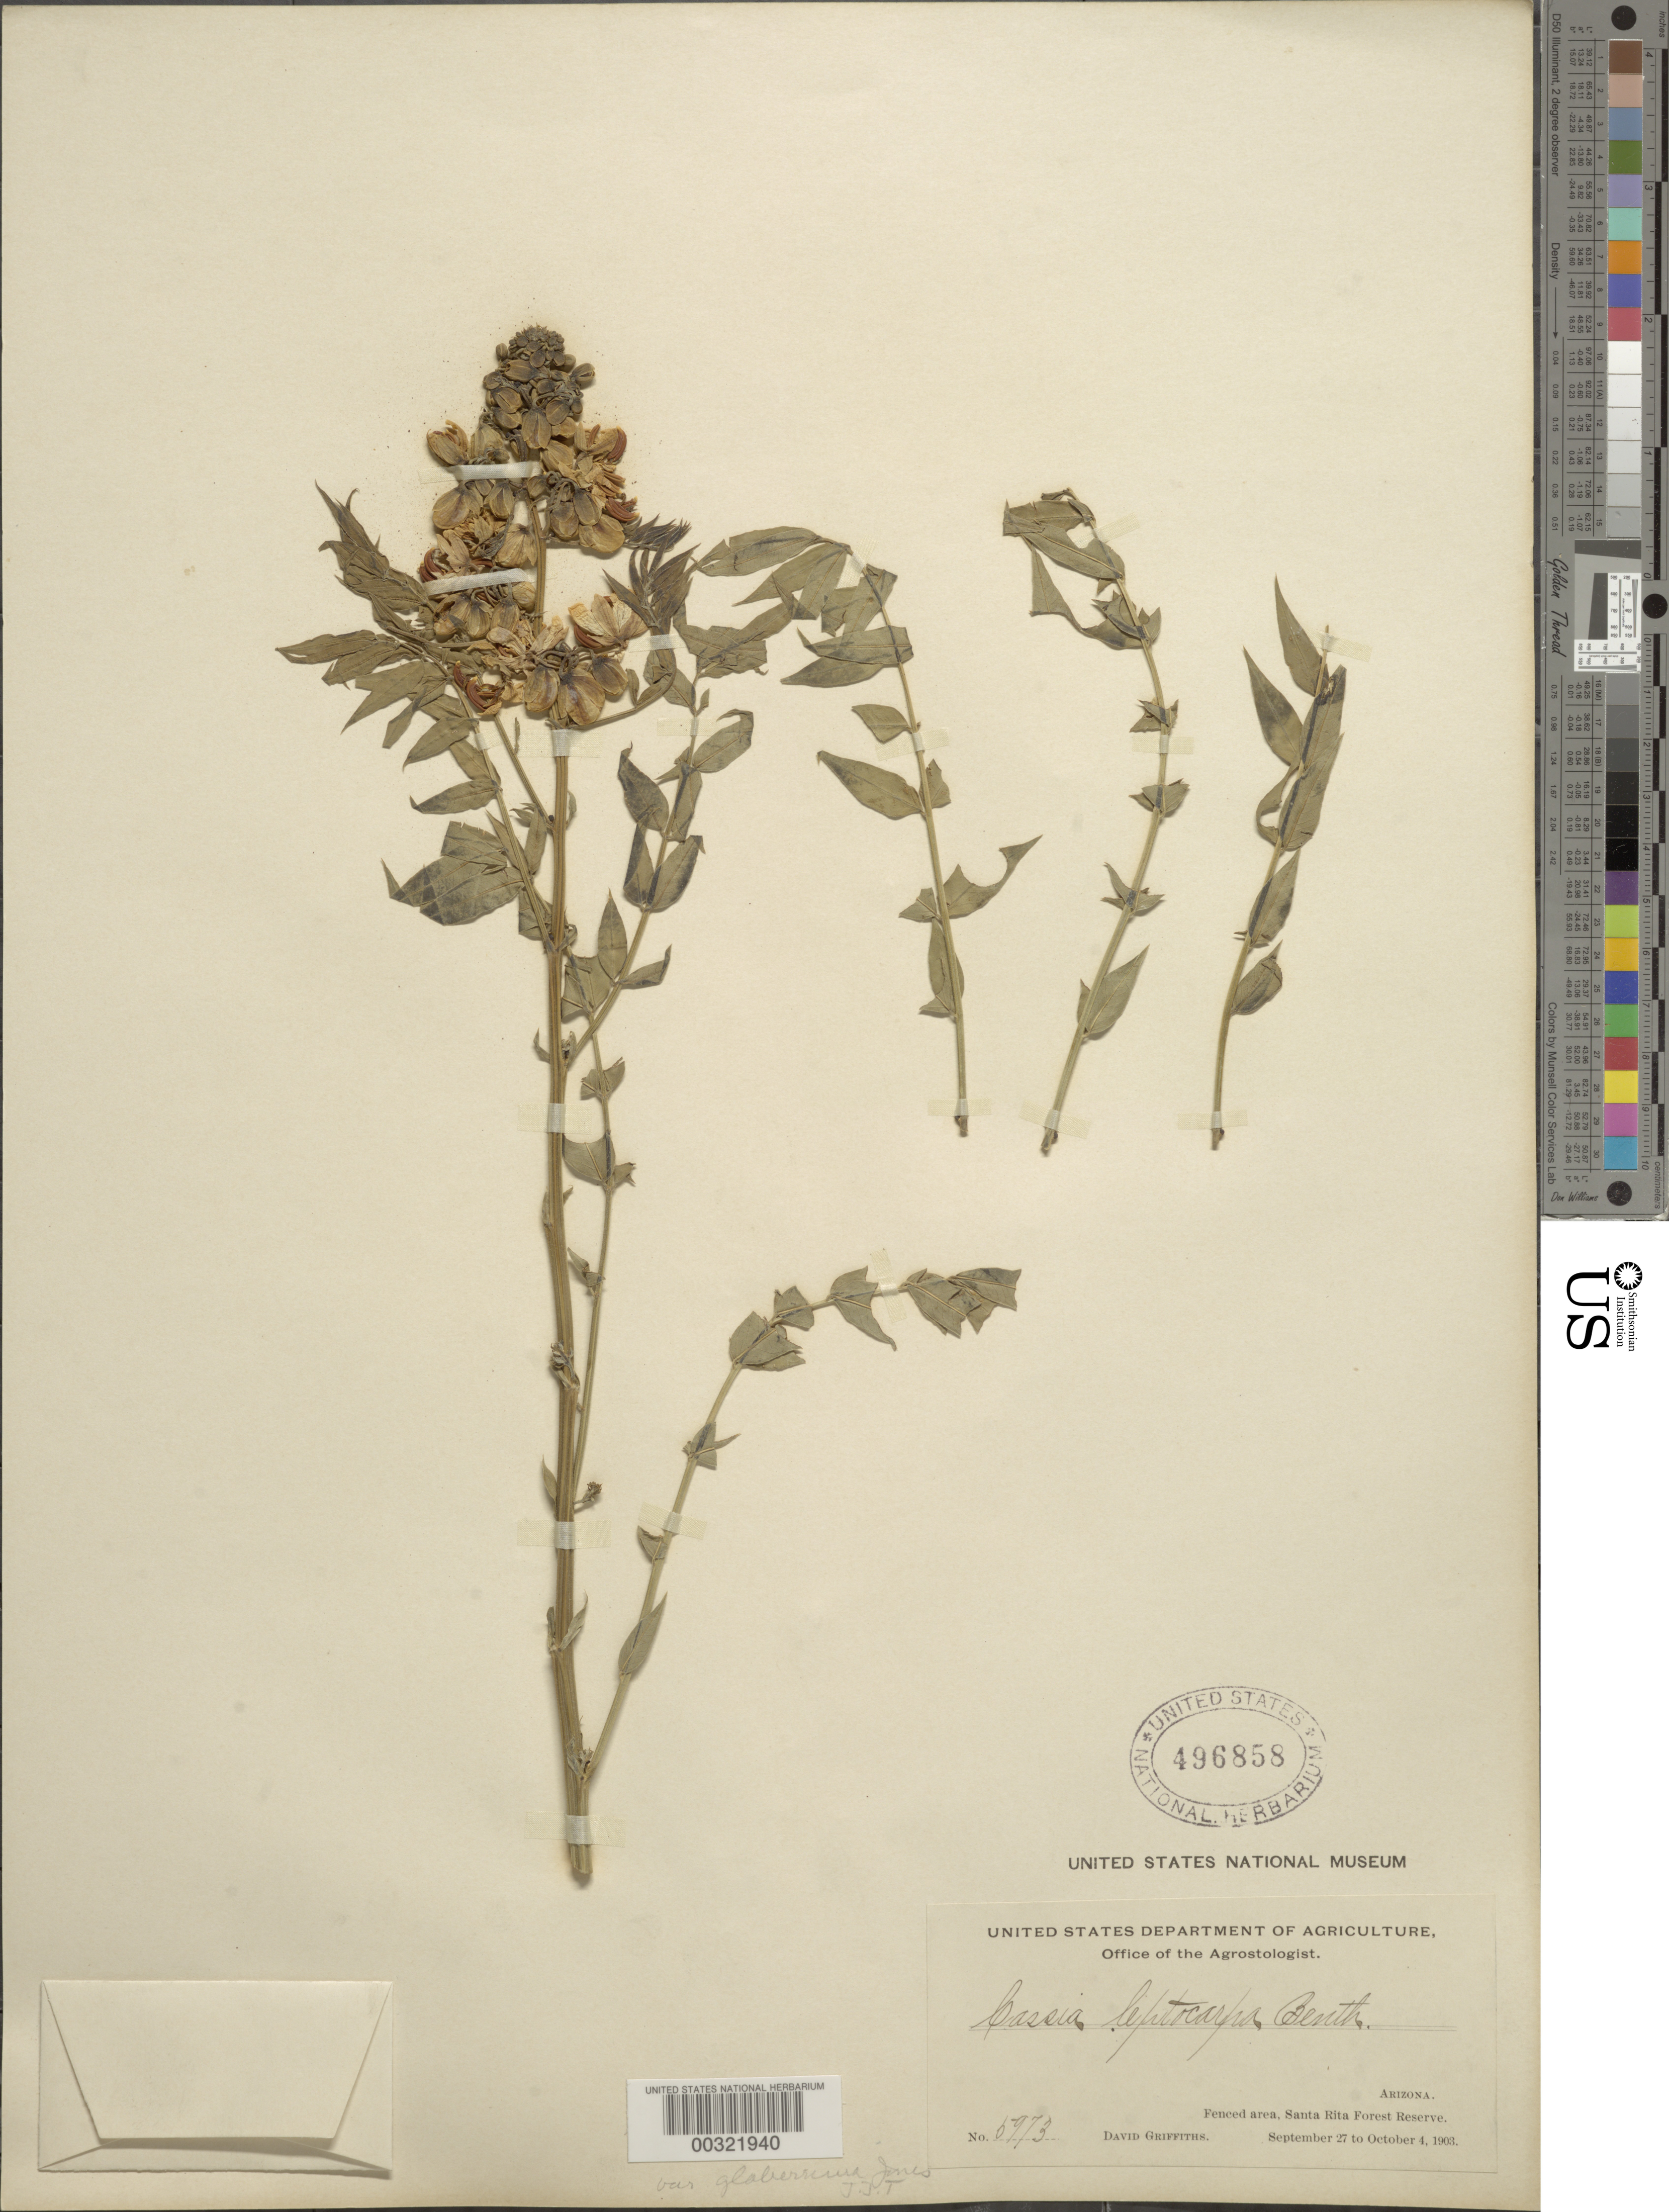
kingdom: Plantae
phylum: Tracheophyta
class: Magnoliopsida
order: Fabales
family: Fabaceae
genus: Senna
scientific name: Senna hirsuta var. glaberrima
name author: (M.E. Jones) H.S. Irwin & Barneby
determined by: Strong, Mark T., (BOT), Smithsonian Institution - National Museum of Natural History (UNITED STATES)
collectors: D. Griffiths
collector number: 5973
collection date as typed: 27 Sep 1903 to 04 Oct 1903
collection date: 1903-09-27/1903-10-04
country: United States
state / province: Arizona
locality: Fenced area, santa rita forest reserve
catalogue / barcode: US 496858